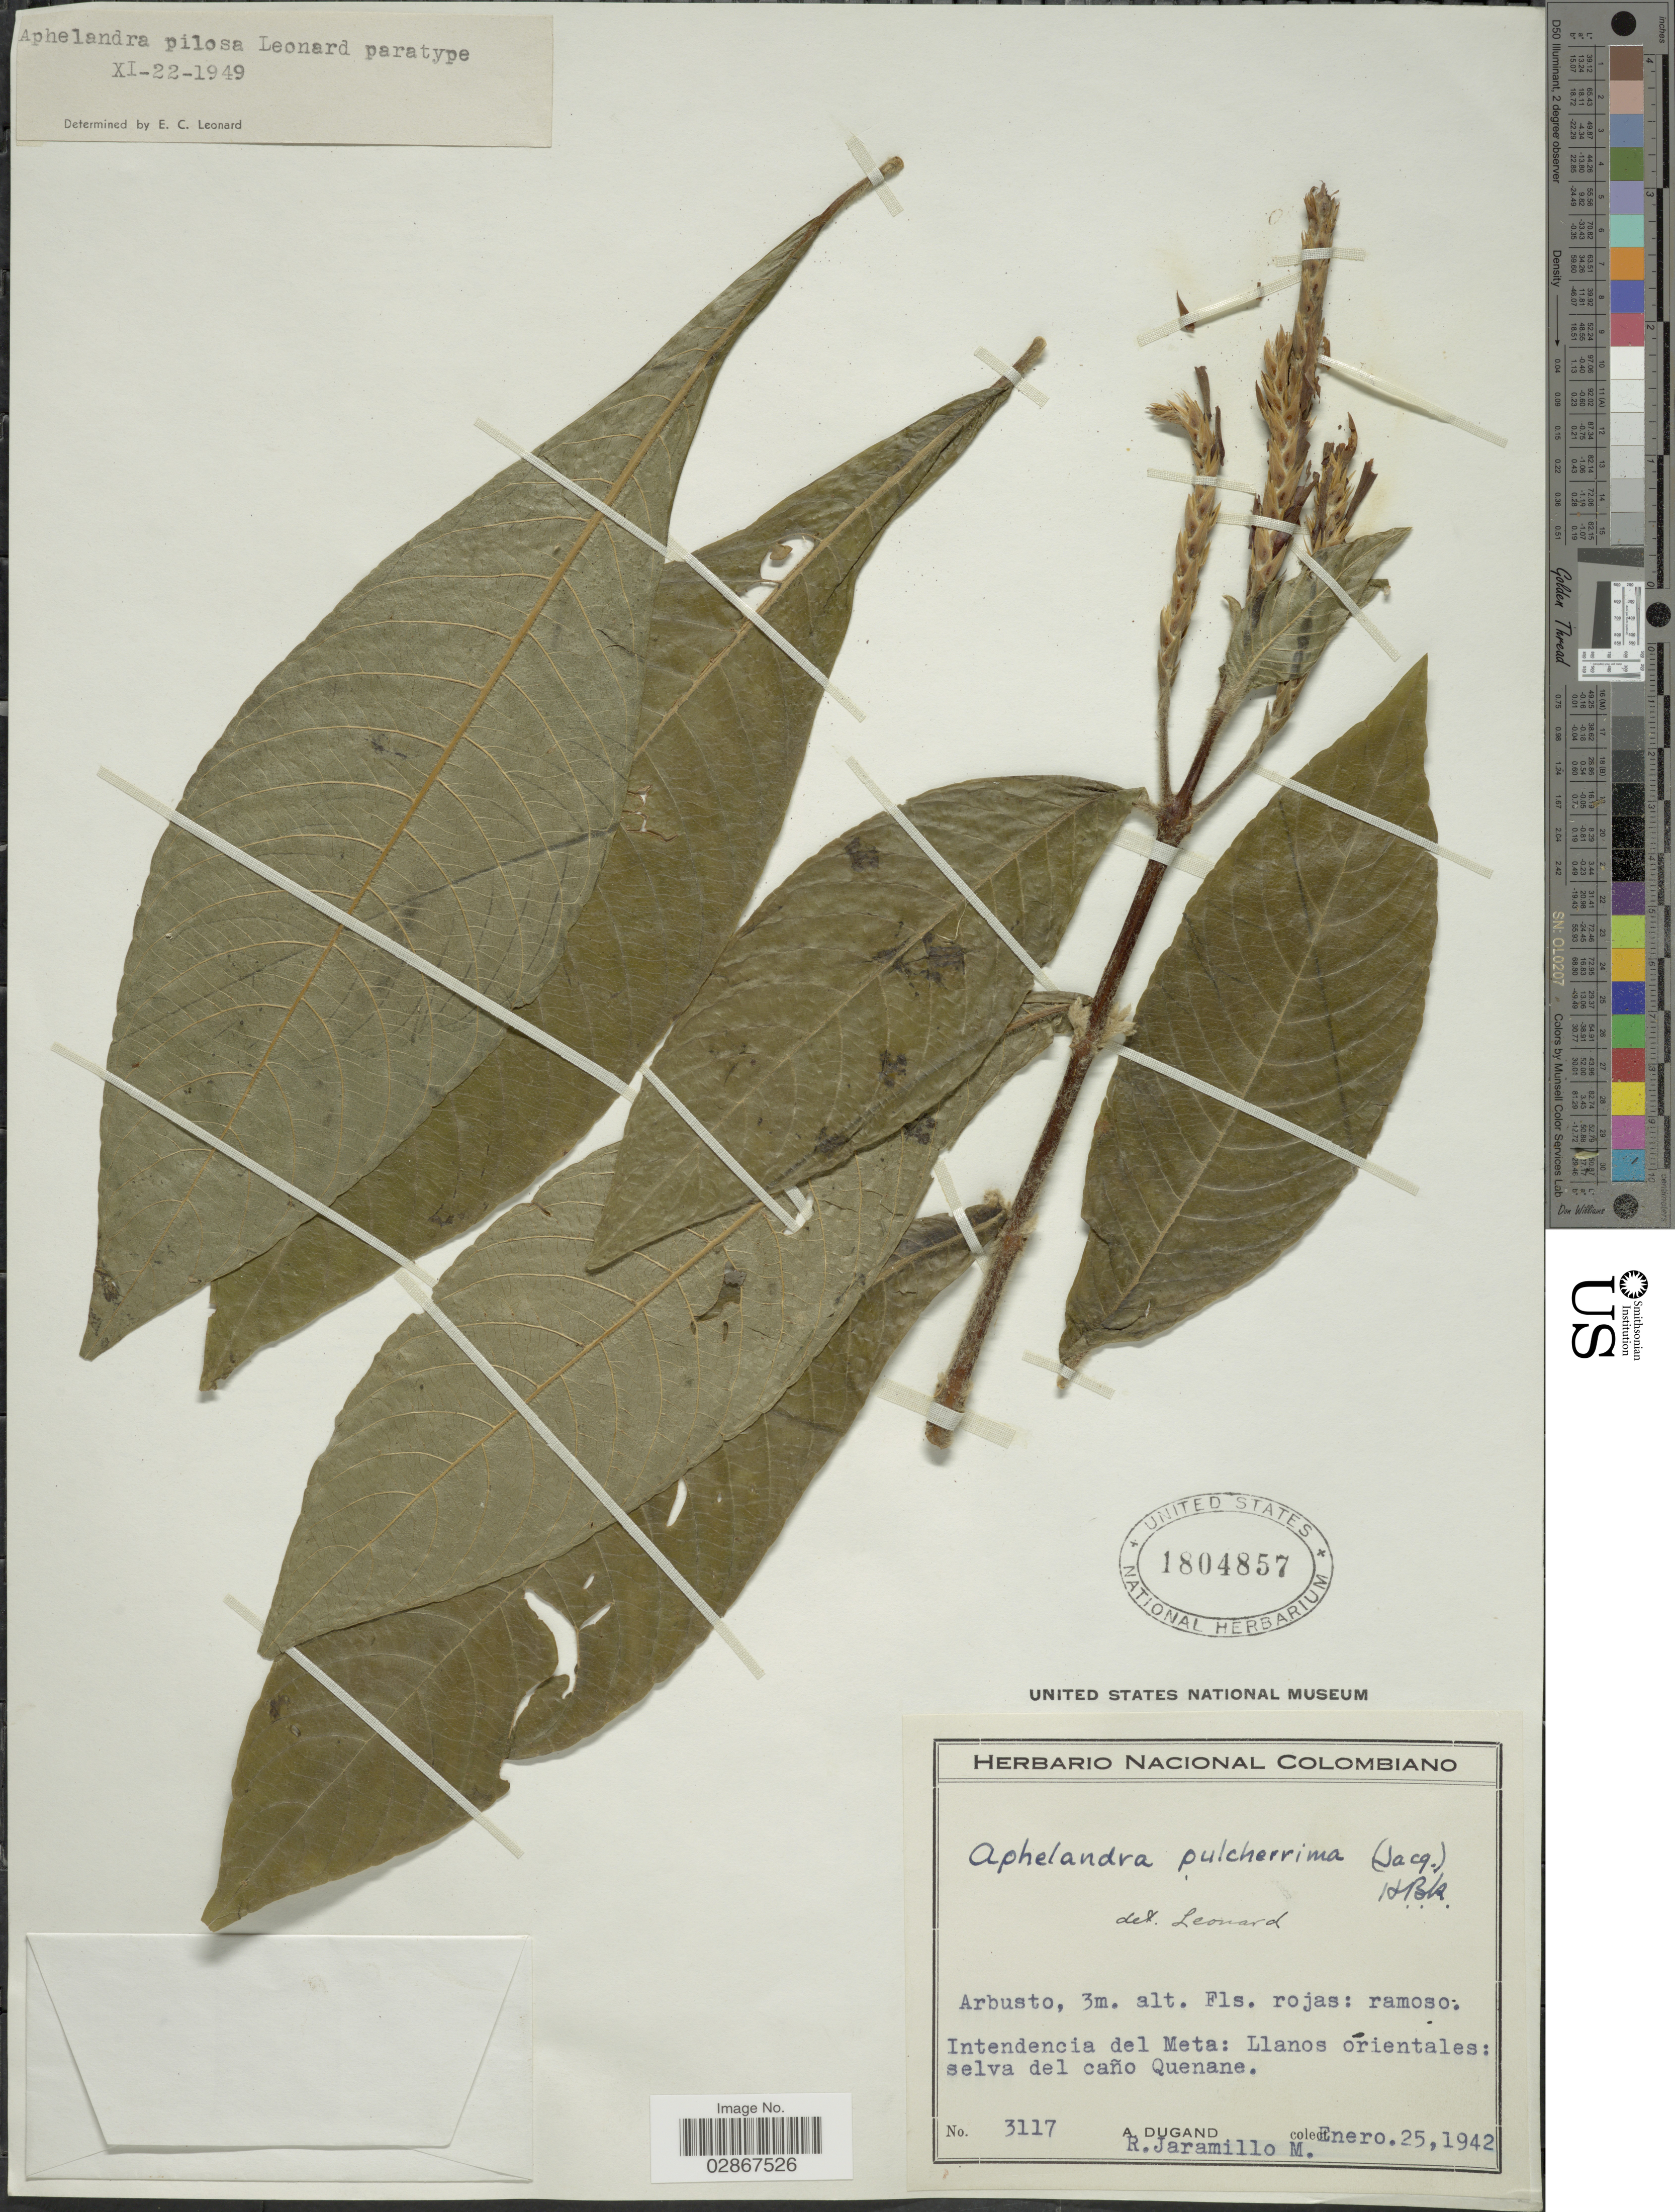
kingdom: Plantae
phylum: Tracheophyta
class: Magnoliopsida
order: Lamiales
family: Acanthaceae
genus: Aphelandra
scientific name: Aphelandra pilosa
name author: Leonard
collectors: A. Dugand & R. Jaramillo M.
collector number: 3117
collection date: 1942-01-25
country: Colombia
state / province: Meta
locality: Intendencia del meta: Llanos órientales: selva del caño Quenane.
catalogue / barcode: US 1804857